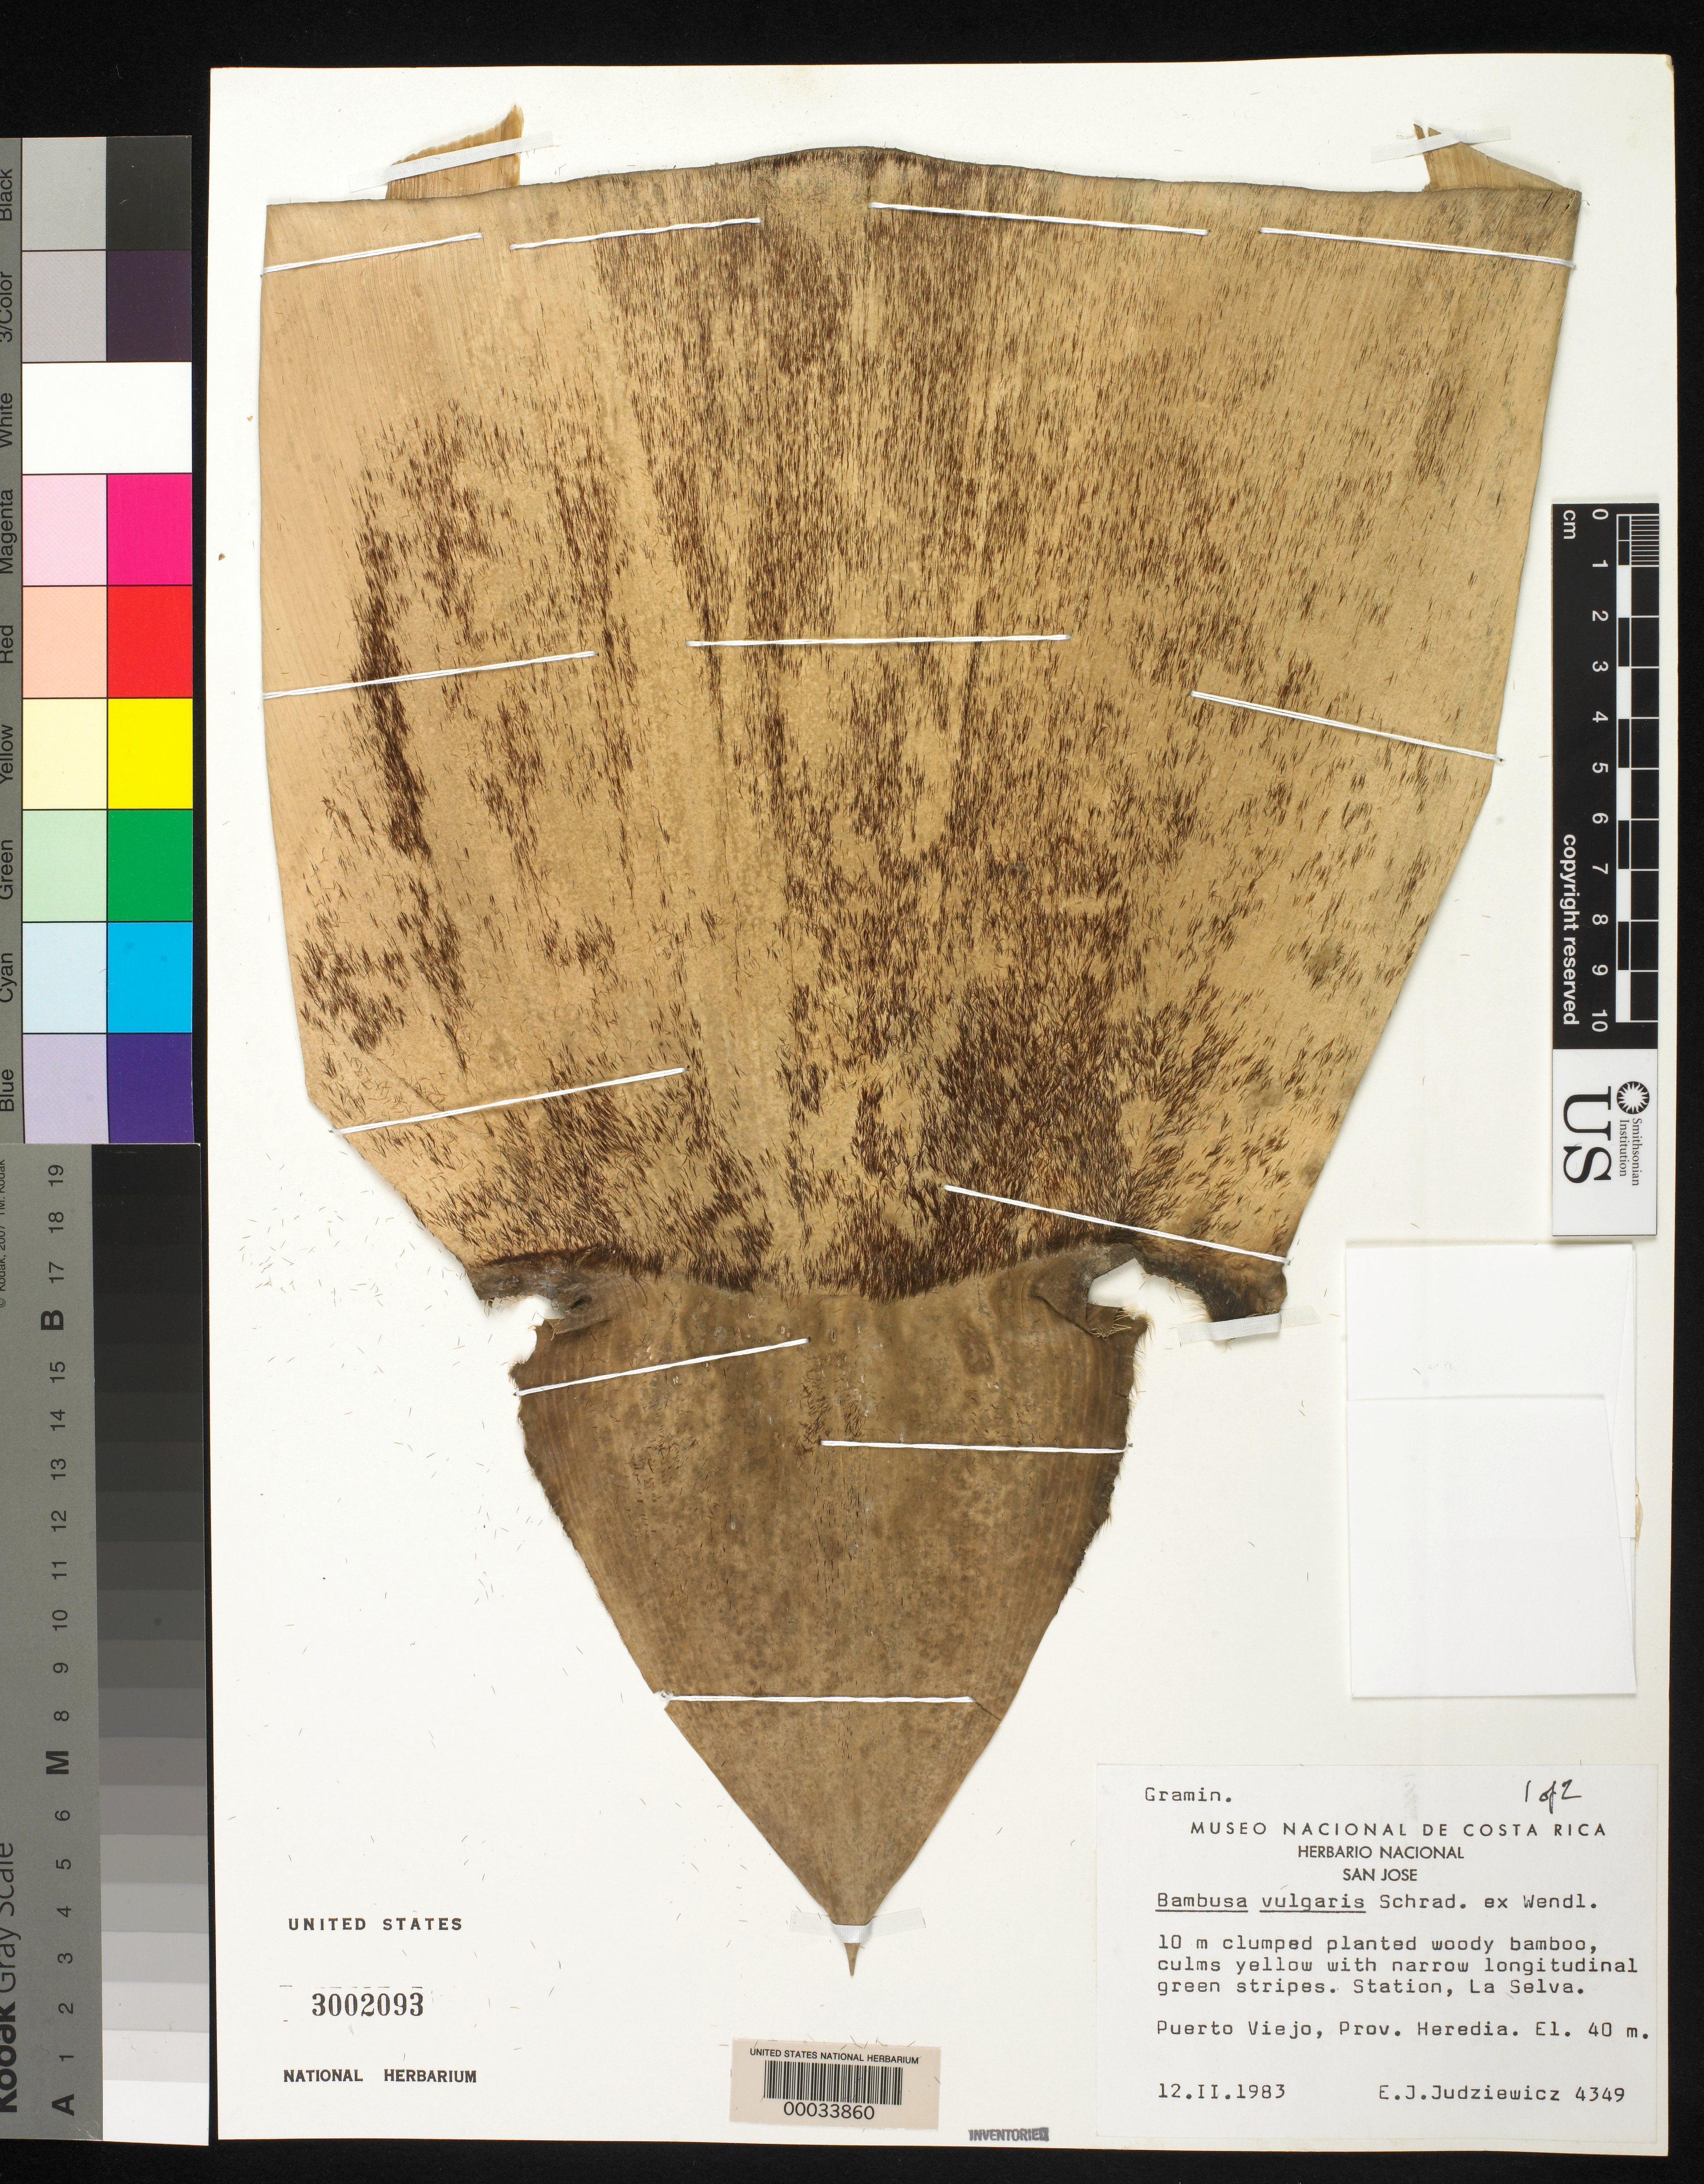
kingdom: Plantae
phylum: Tracheophyta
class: Liliopsida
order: Poales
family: Poaceae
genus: Bambusa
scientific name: Bambusa vulgaris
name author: Schrad. ex J.C. Wendl.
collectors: E. J. Judziewicz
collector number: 4349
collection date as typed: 12 Feb 1983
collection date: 1983-02-12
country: Costa Rica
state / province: Heredia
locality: Puerto viejo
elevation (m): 40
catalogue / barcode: US 3002093